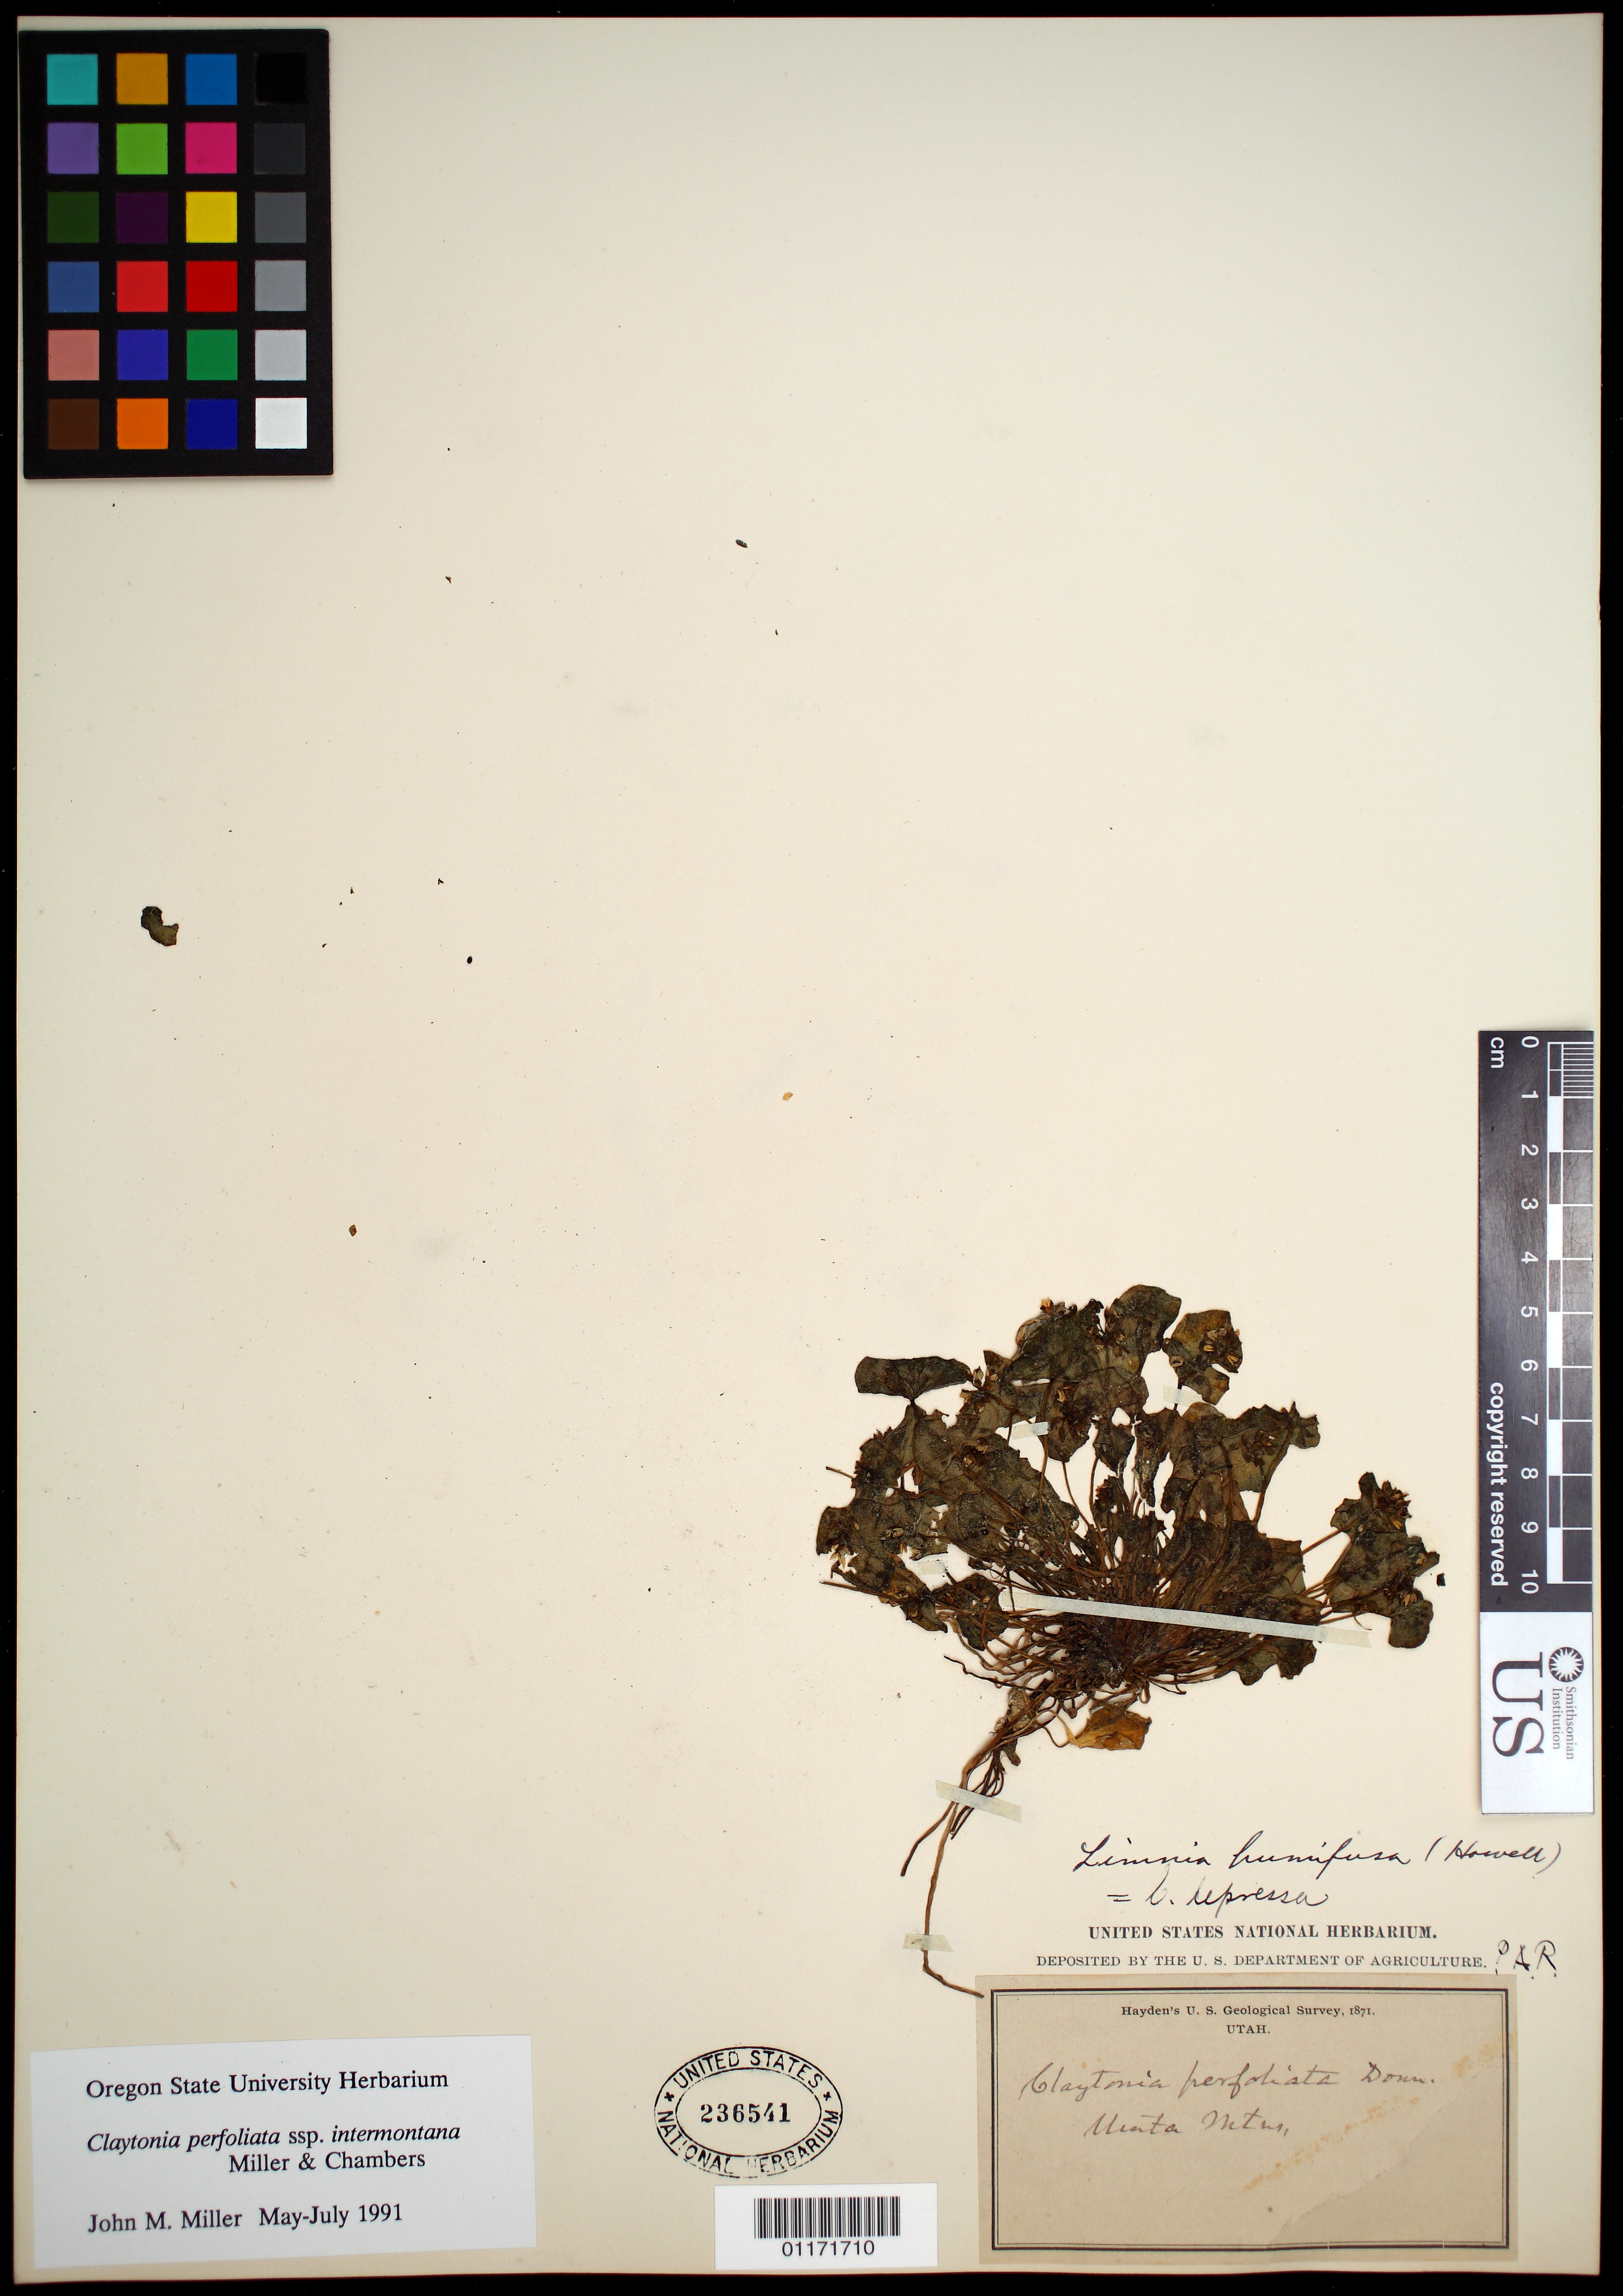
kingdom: Plantae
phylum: Tracheophyta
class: Magnoliopsida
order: Caryophyllales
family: Montiaceae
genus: Claytonia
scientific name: Claytonia perfoliata subsp. intermontana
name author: Mill. & Chambers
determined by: Miller, John M.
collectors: -- Hayden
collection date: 1871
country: United States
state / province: Utah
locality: Uinta Mts.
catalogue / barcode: US 236541